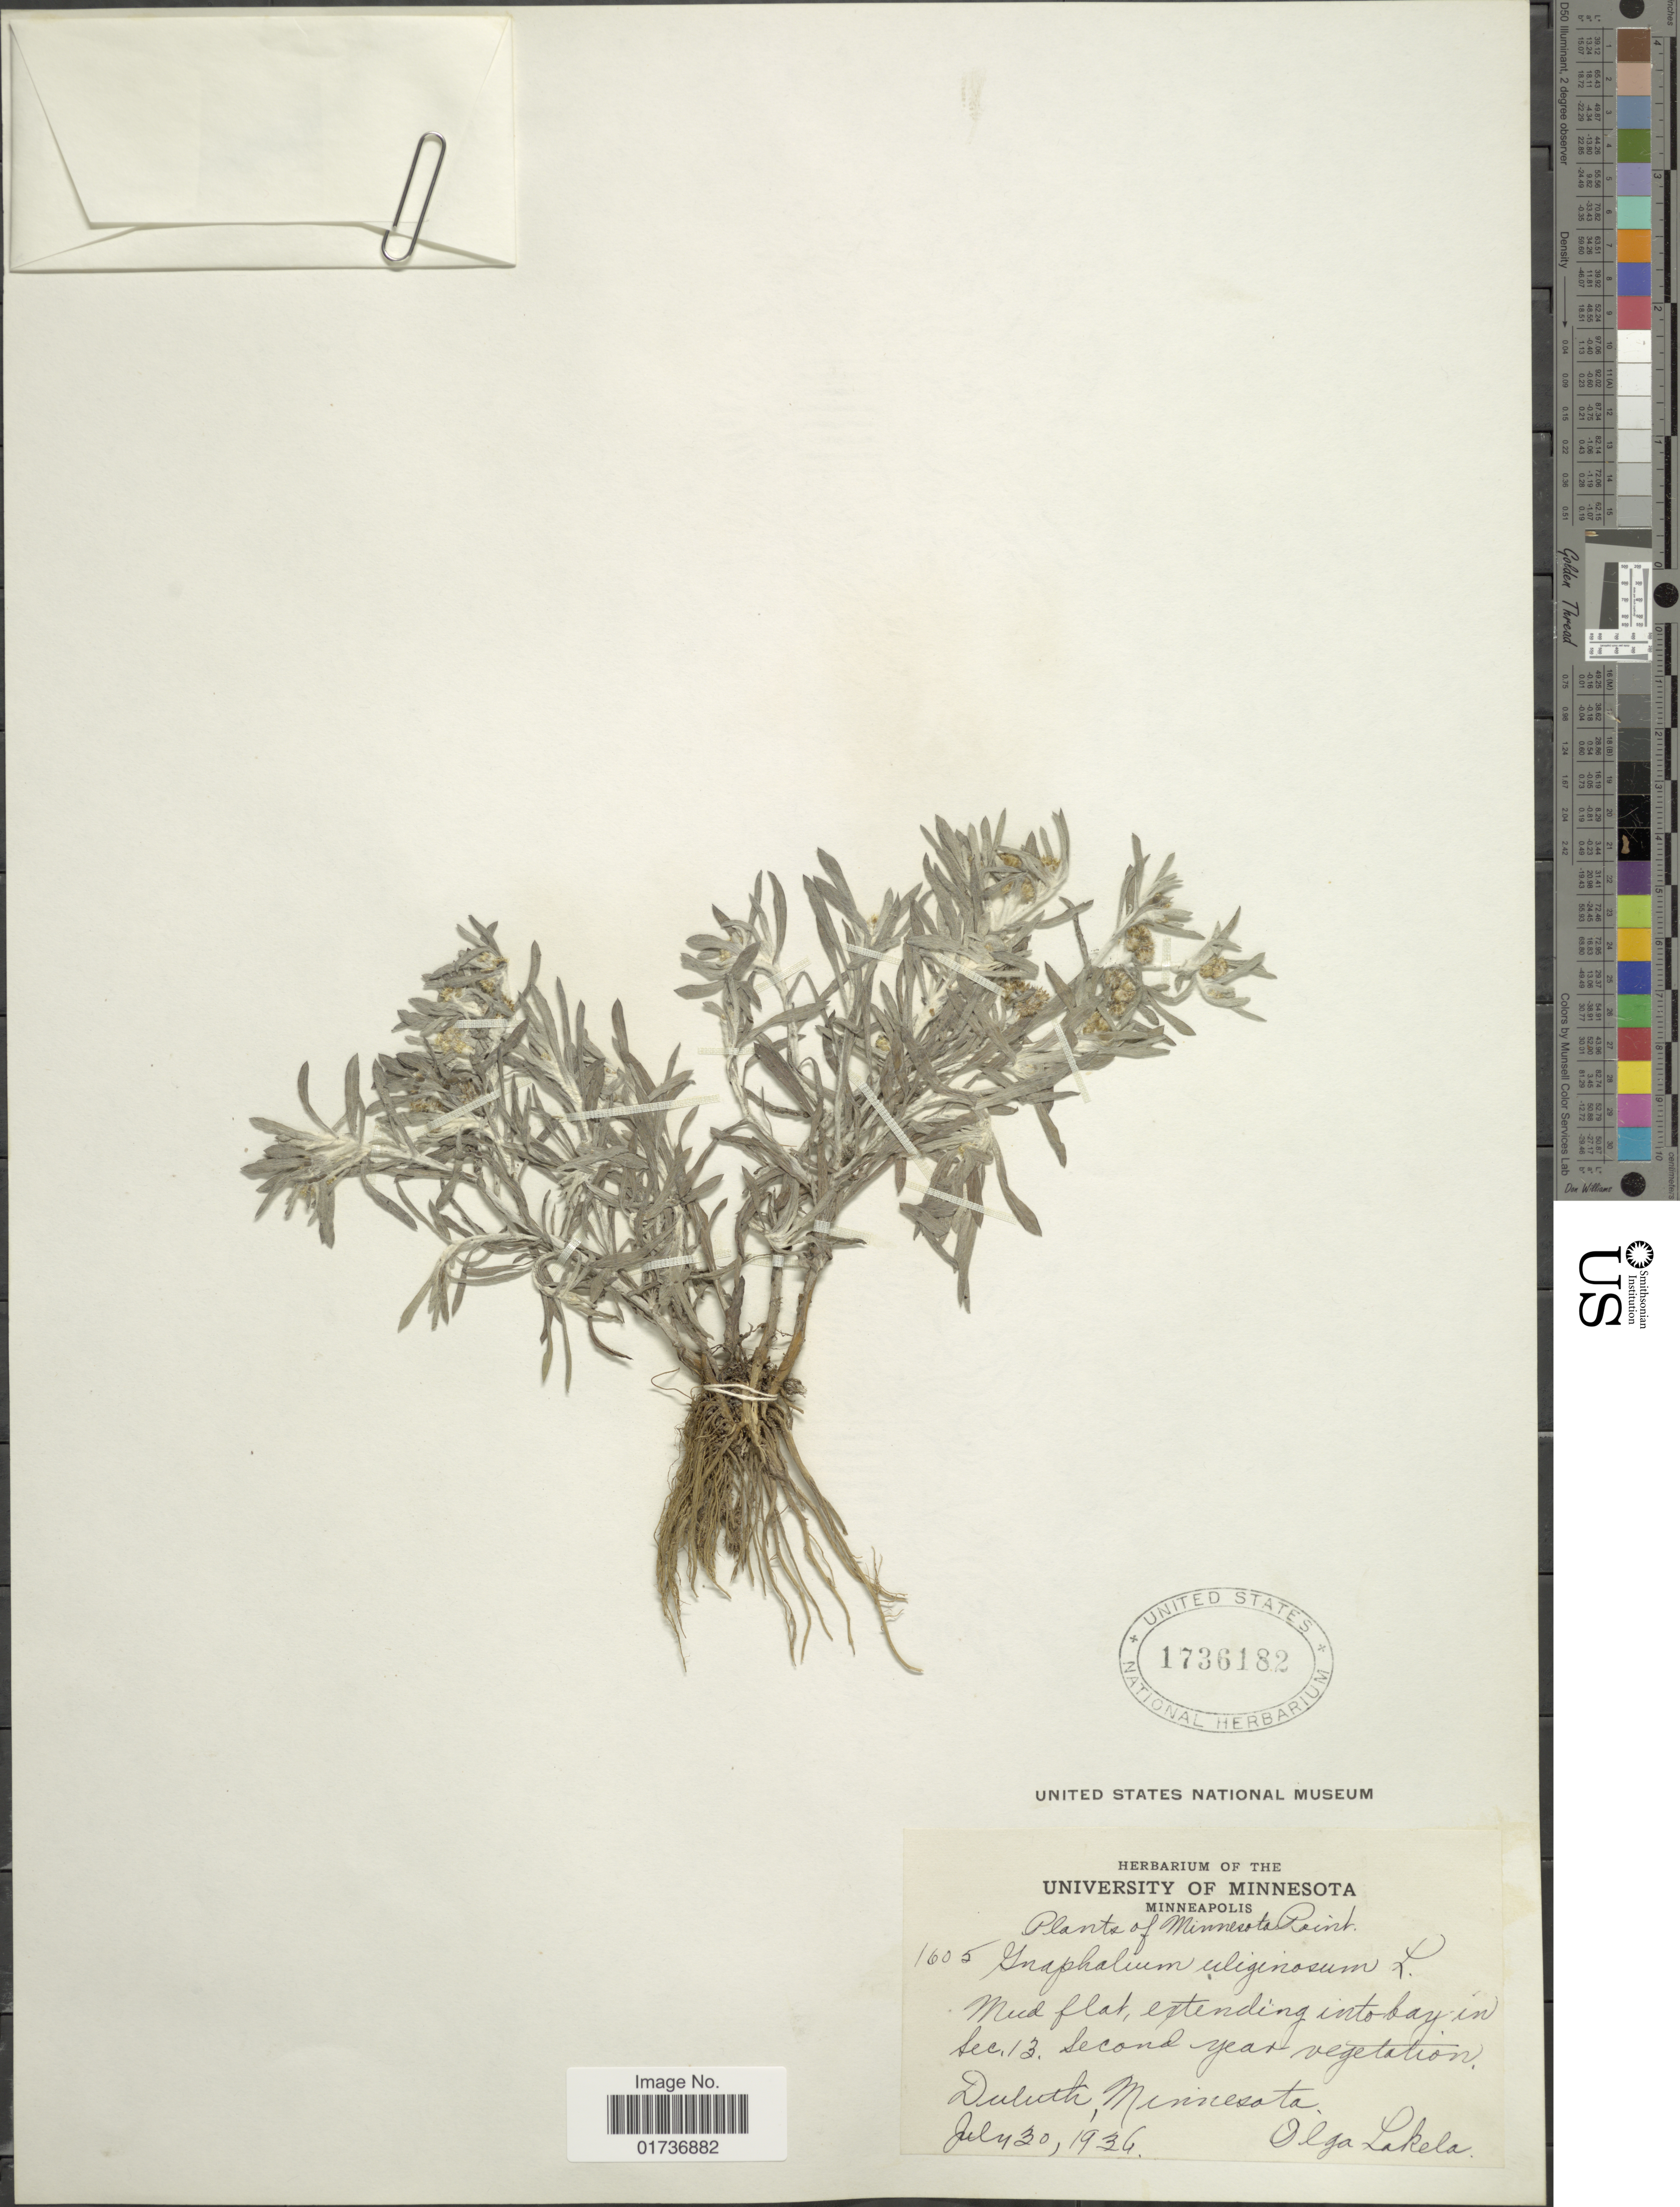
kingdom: Plantae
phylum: Tracheophyta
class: Magnoliopsida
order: Asterales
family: Asteraceae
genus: Gnaphalium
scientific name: Gnaphalium uliginosum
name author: L.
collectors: O. K. Lakela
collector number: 1605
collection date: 1936-07-30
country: United States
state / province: Minnesota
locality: Duluth, Minnesota Point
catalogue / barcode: US 1736182